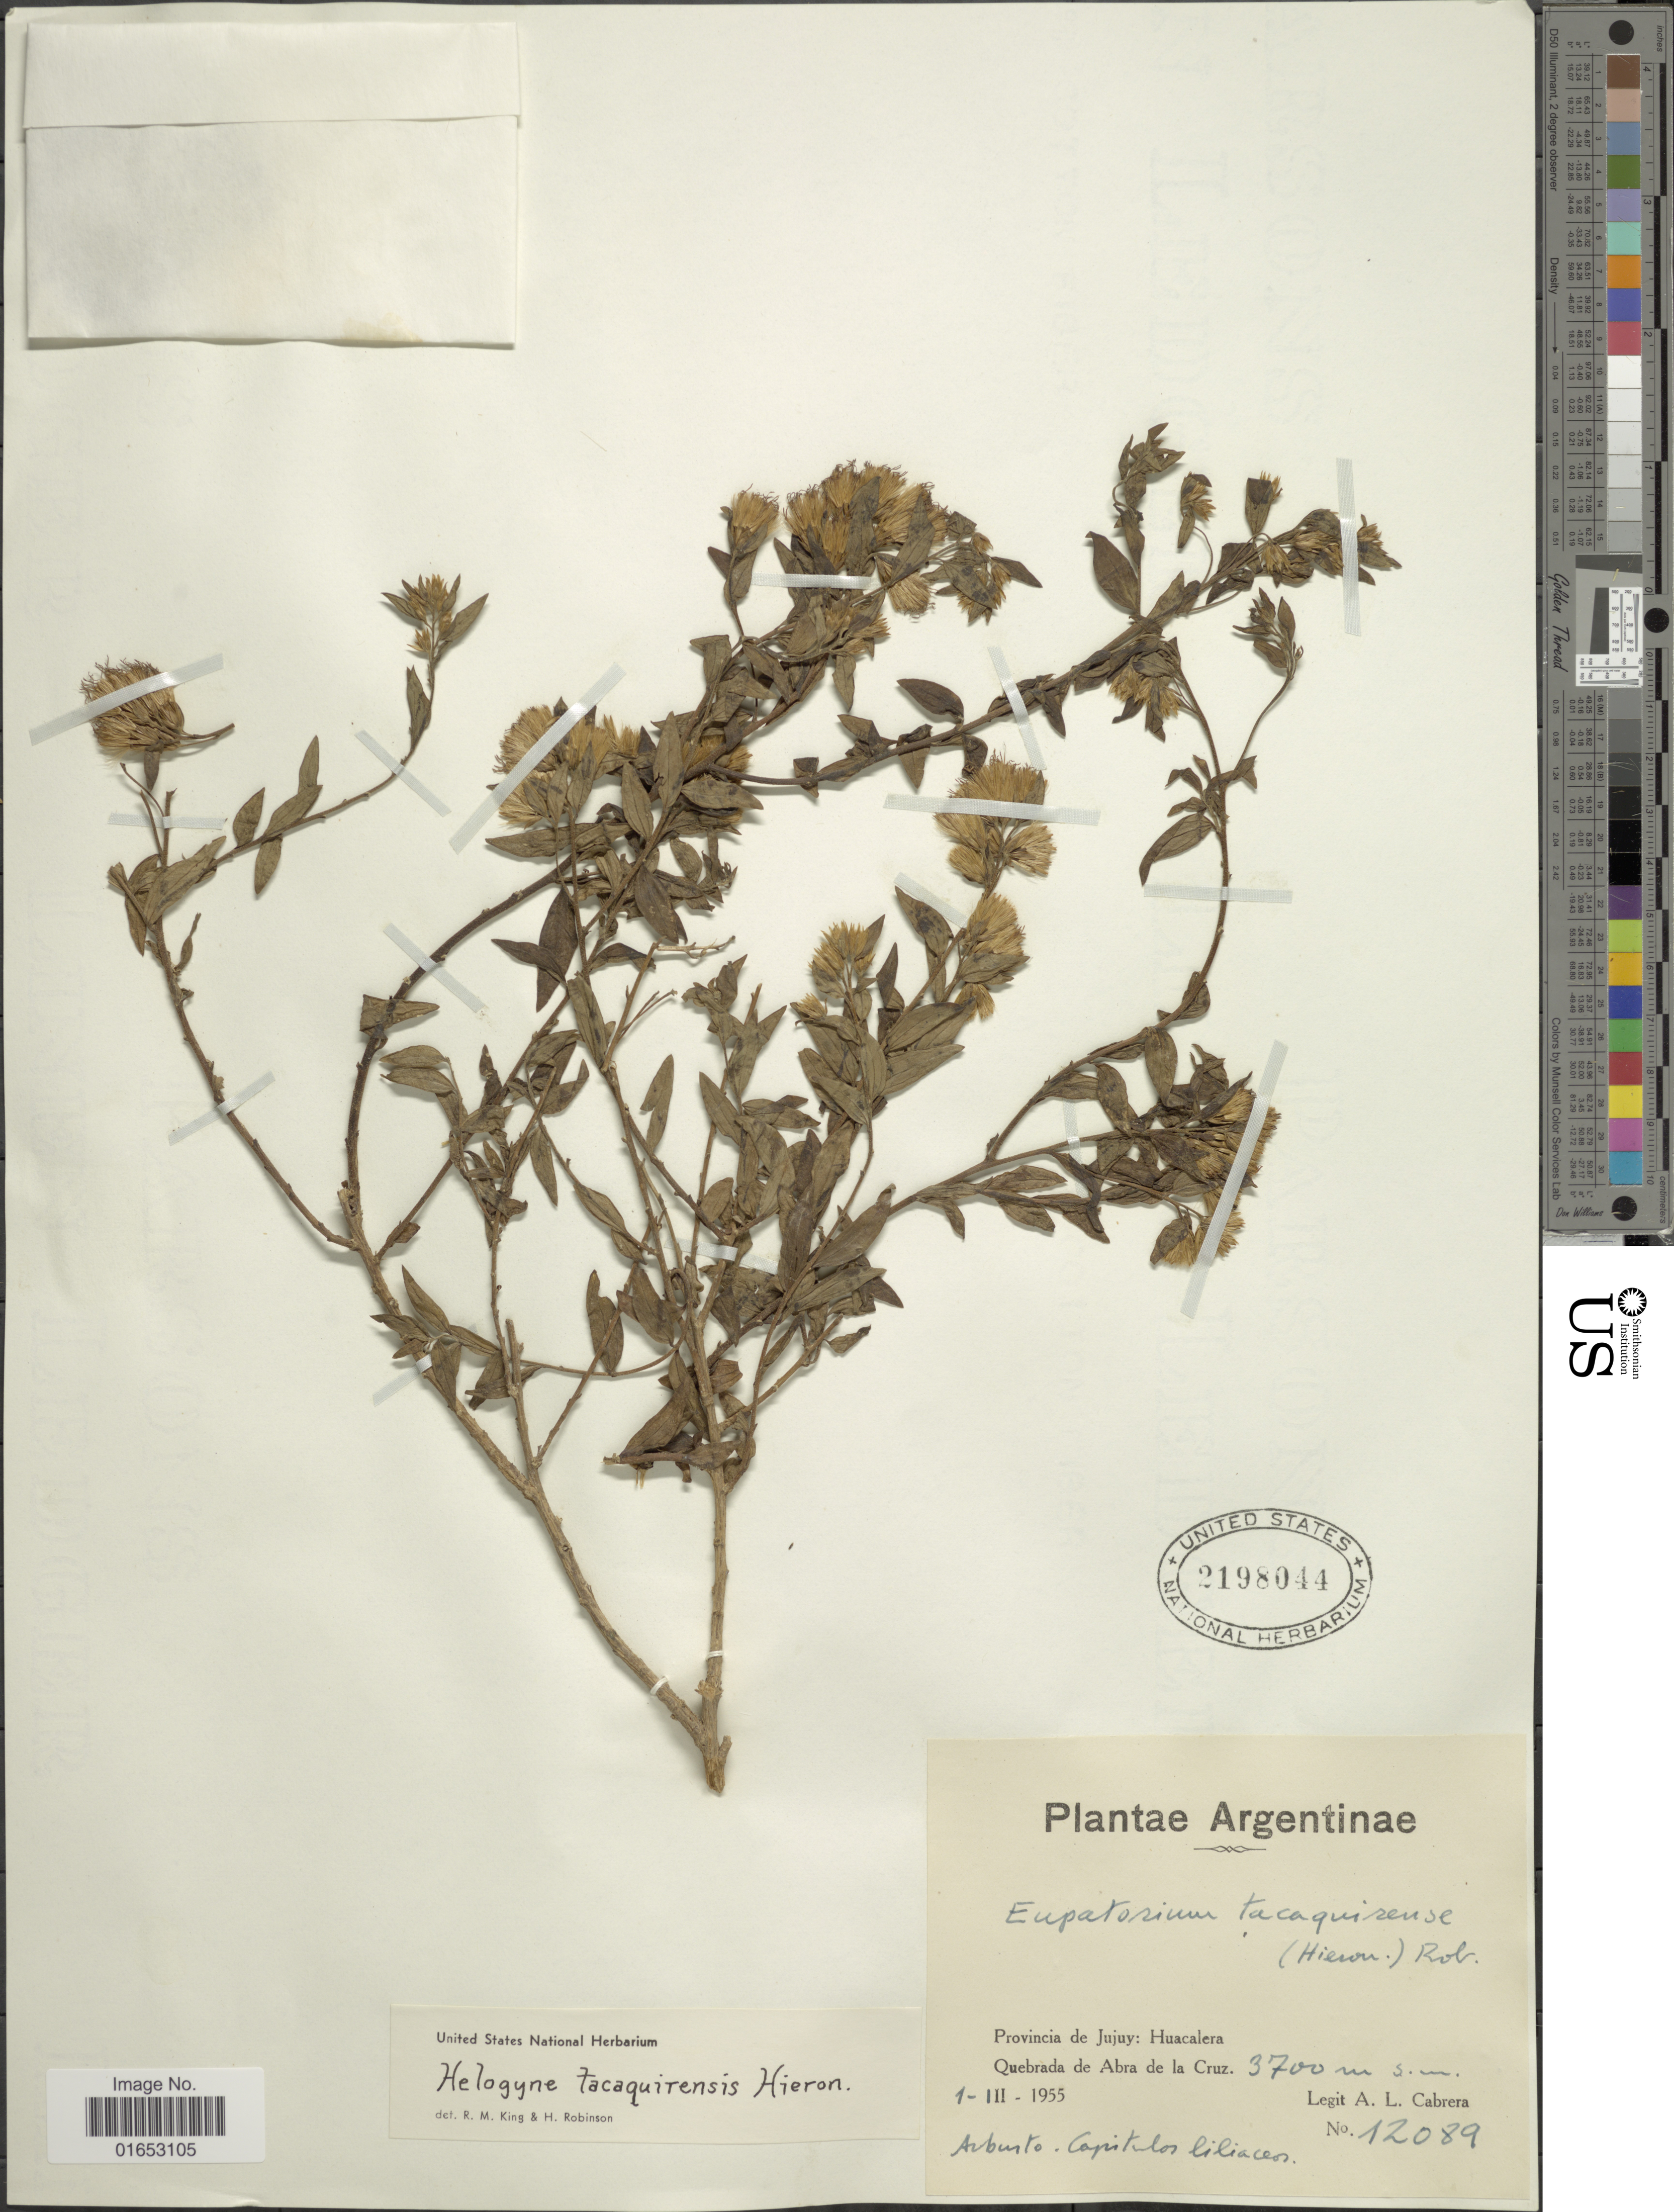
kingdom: Plantae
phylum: Tracheophyta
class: Magnoliopsida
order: Asterales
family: Asteraceae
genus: Helogyne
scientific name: Helogyne tacaquirensis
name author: Hieron. in Urban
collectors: A. L. Cabrera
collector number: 12089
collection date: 1955-03-01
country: Argentina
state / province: Jujuy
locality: Huacalera, Quebrada de Abra de la Cruz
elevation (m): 3700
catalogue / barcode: US 2198044